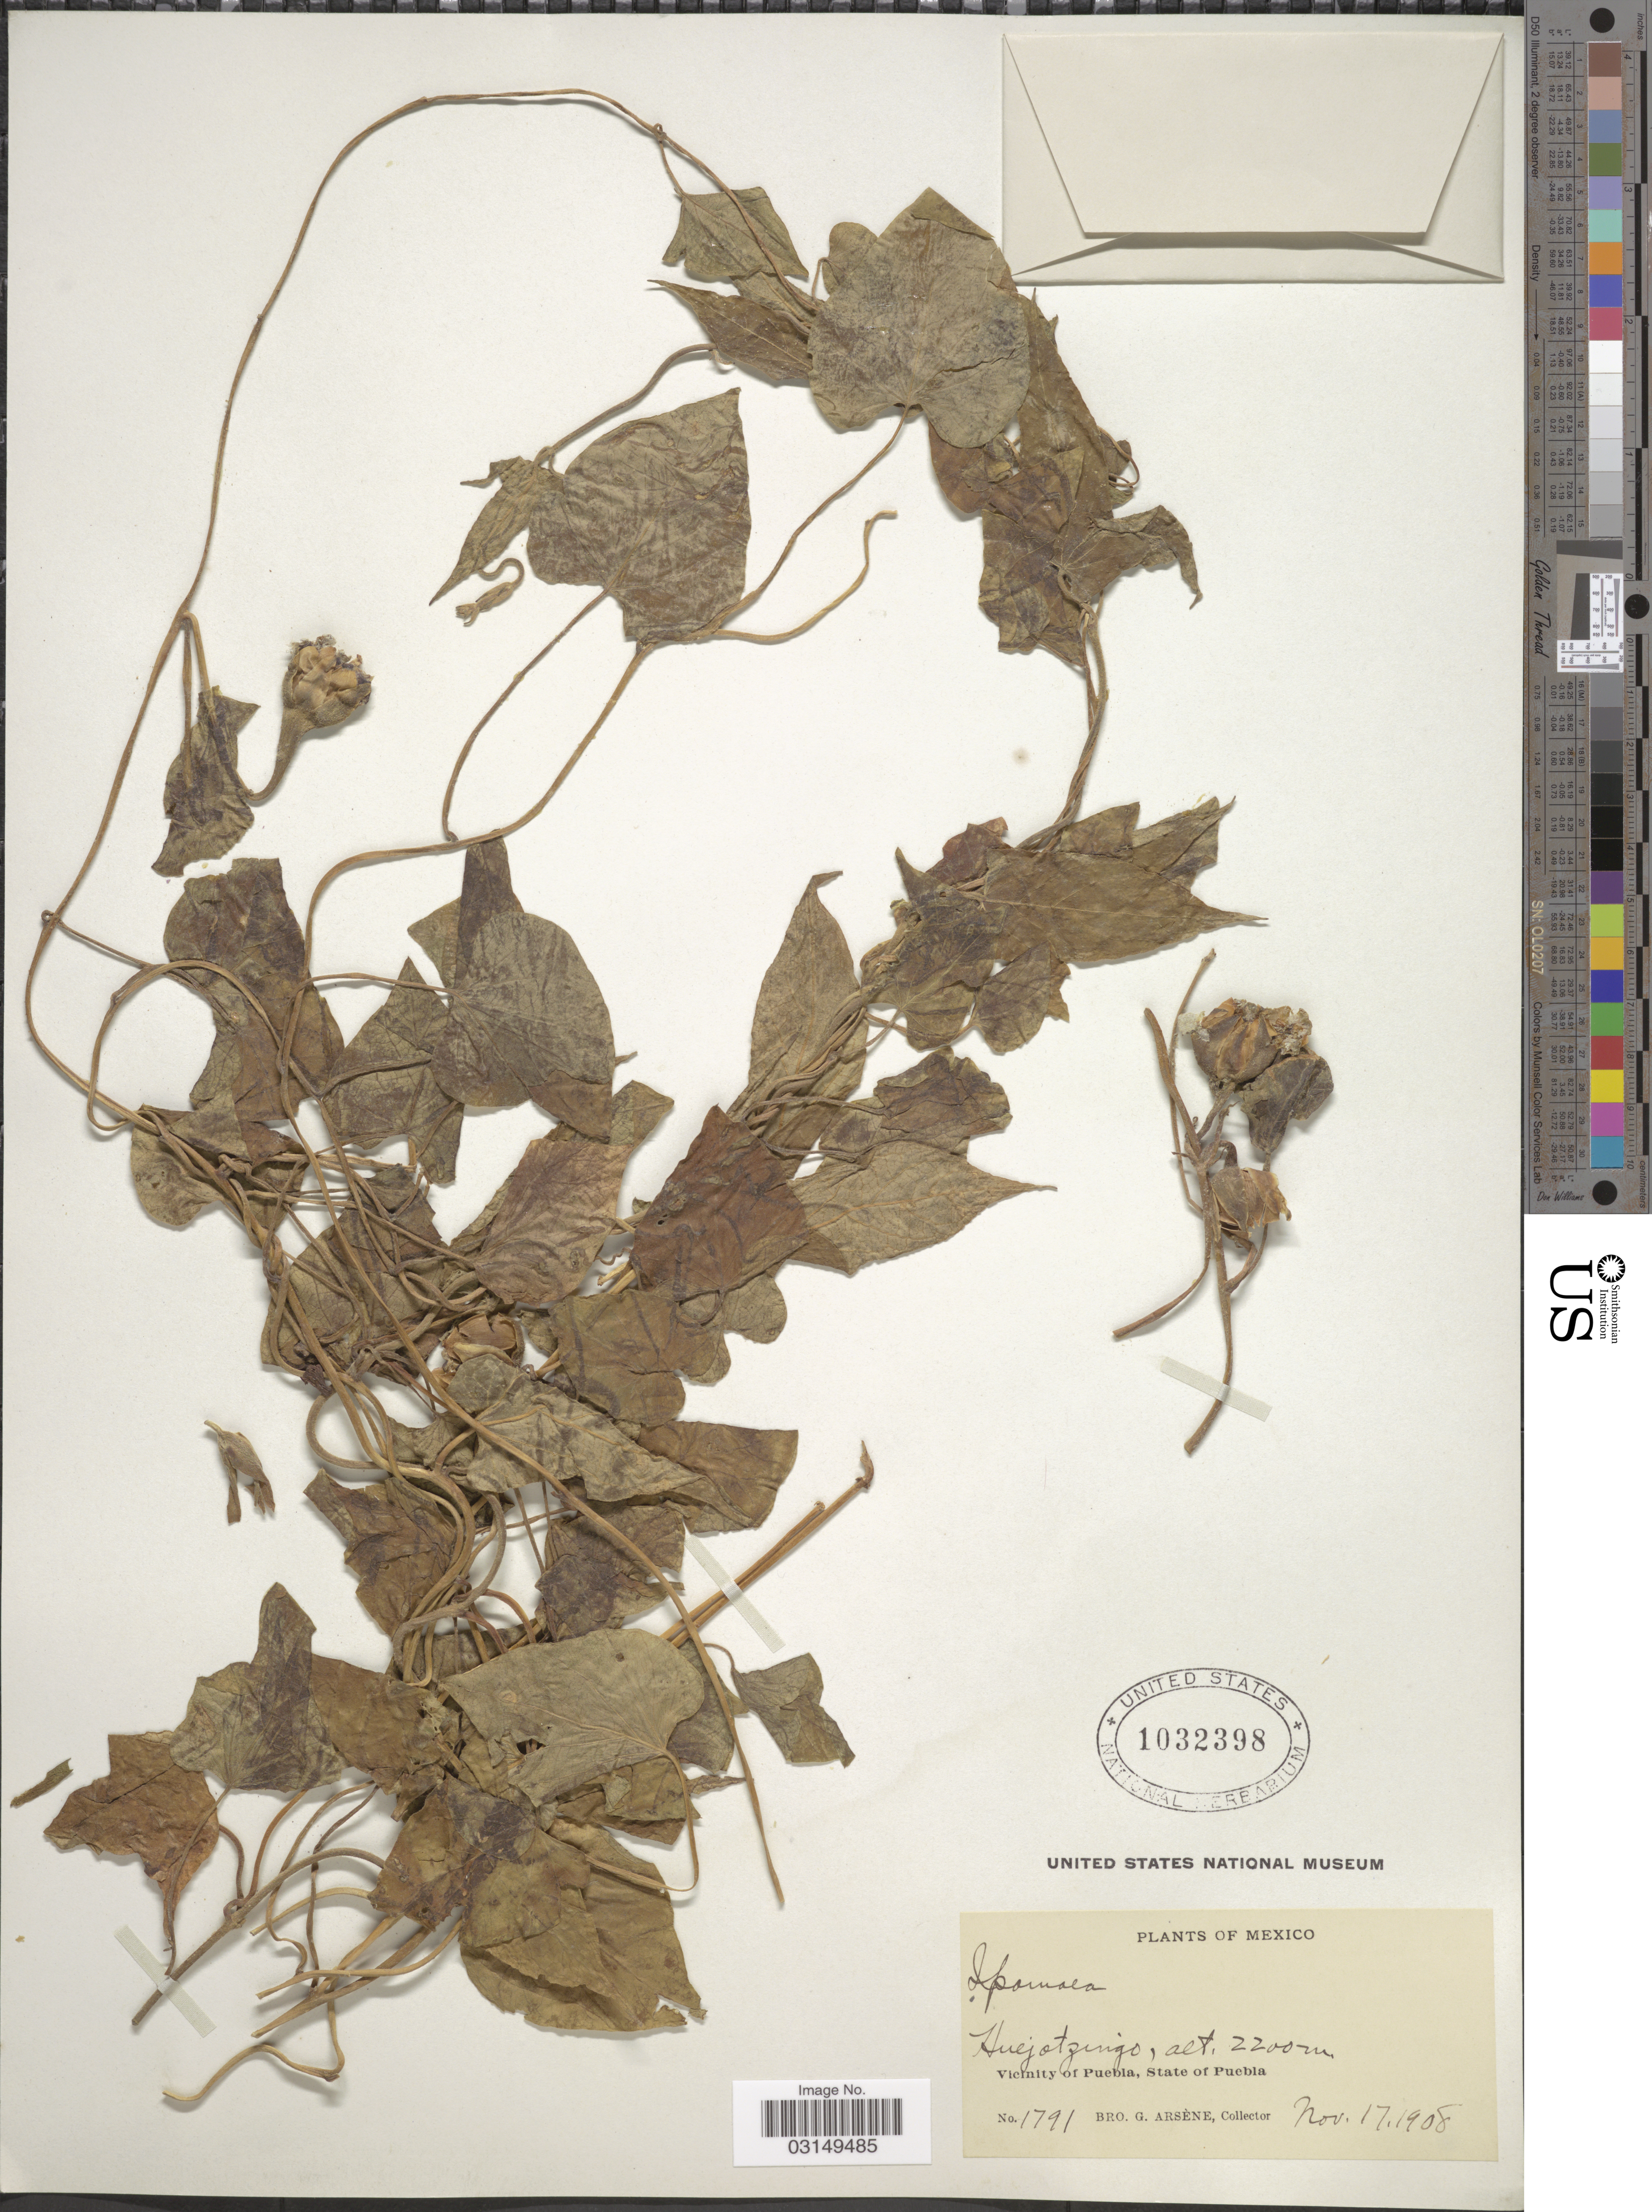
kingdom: Plantae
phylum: Tracheophyta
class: Magnoliopsida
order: Solanales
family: Convolvulaceae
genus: Ipomoea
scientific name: Ipomoea ampullacea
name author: Fernald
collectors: Bro. G. Arsène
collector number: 1791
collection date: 1908-11-17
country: Mexico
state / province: Puebla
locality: Huejotzingo. Vicinity of Puebla.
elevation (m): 2200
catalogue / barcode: US 1032398